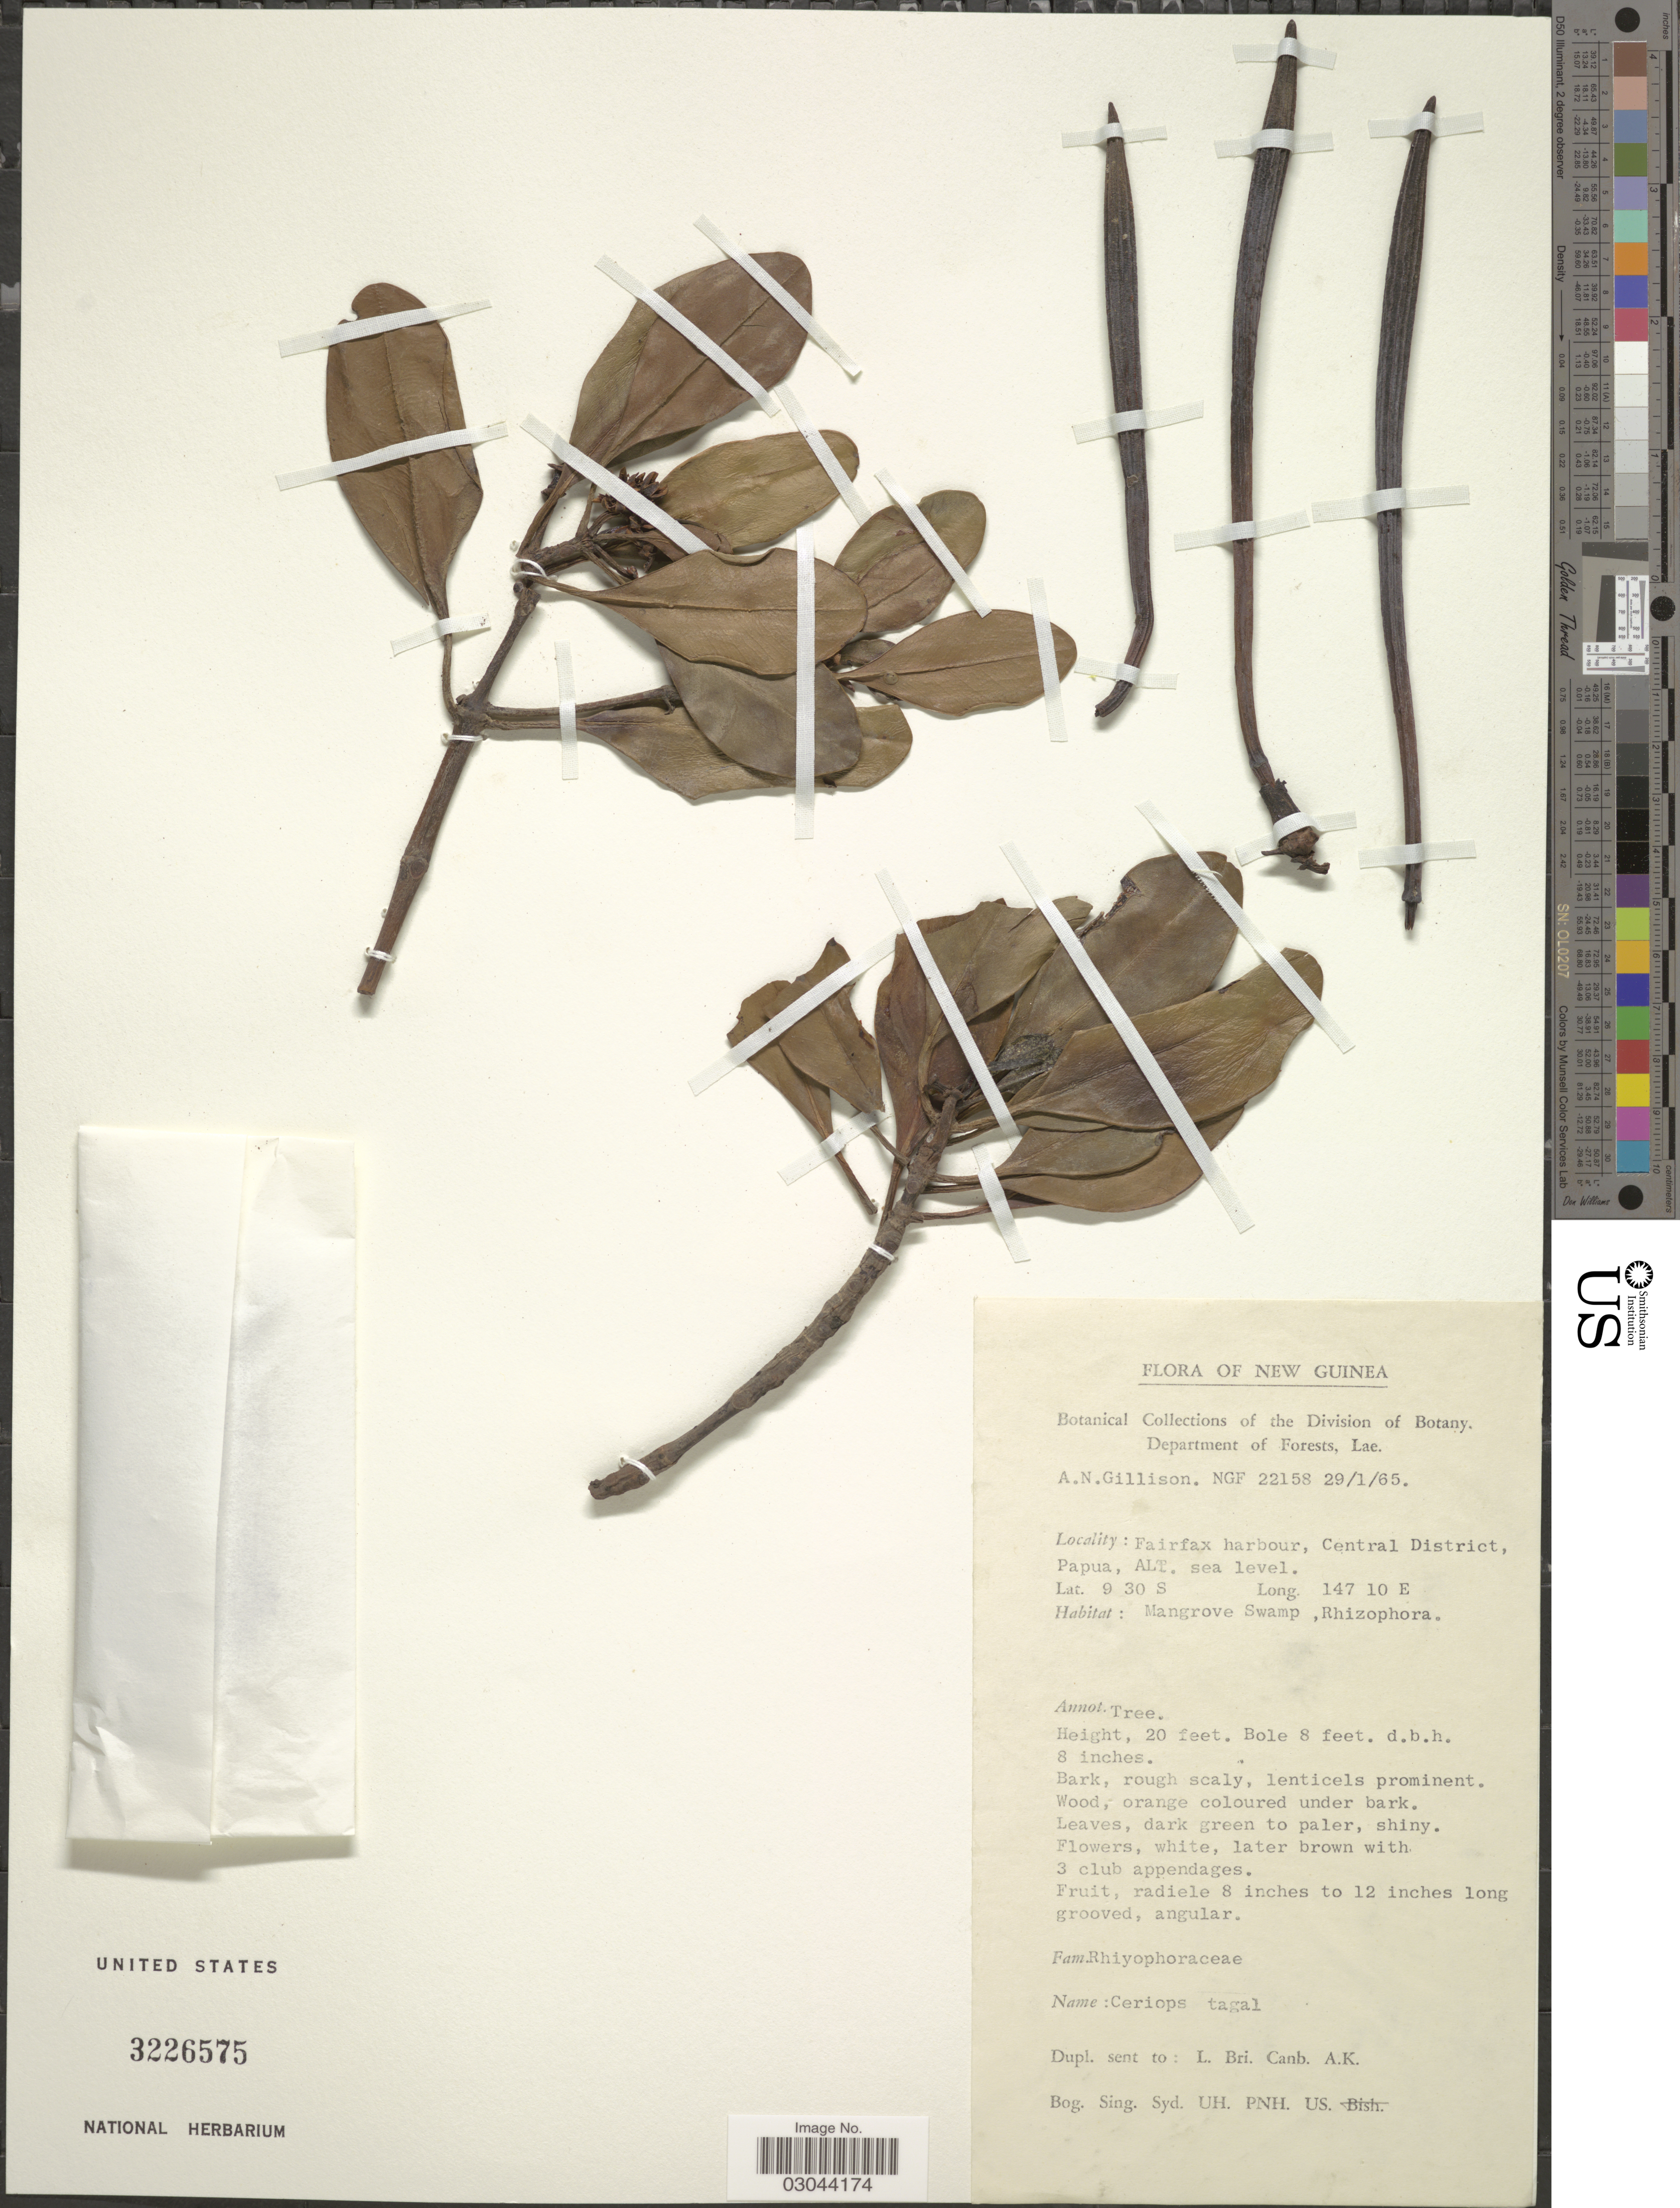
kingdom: Plantae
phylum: Tracheophyta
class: Magnoliopsida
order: Malpighiales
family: Rhizophoraceae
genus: Ceriops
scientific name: Ceriops tagal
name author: (Perr.) C.B. Rob.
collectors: A. Gillison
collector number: NGF22158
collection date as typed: Transcribed d/m/y: 29/1/65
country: Papua New Guinea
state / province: Central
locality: New Guinea. Fairfax harbour, Central District, Papua.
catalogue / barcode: US 3226575